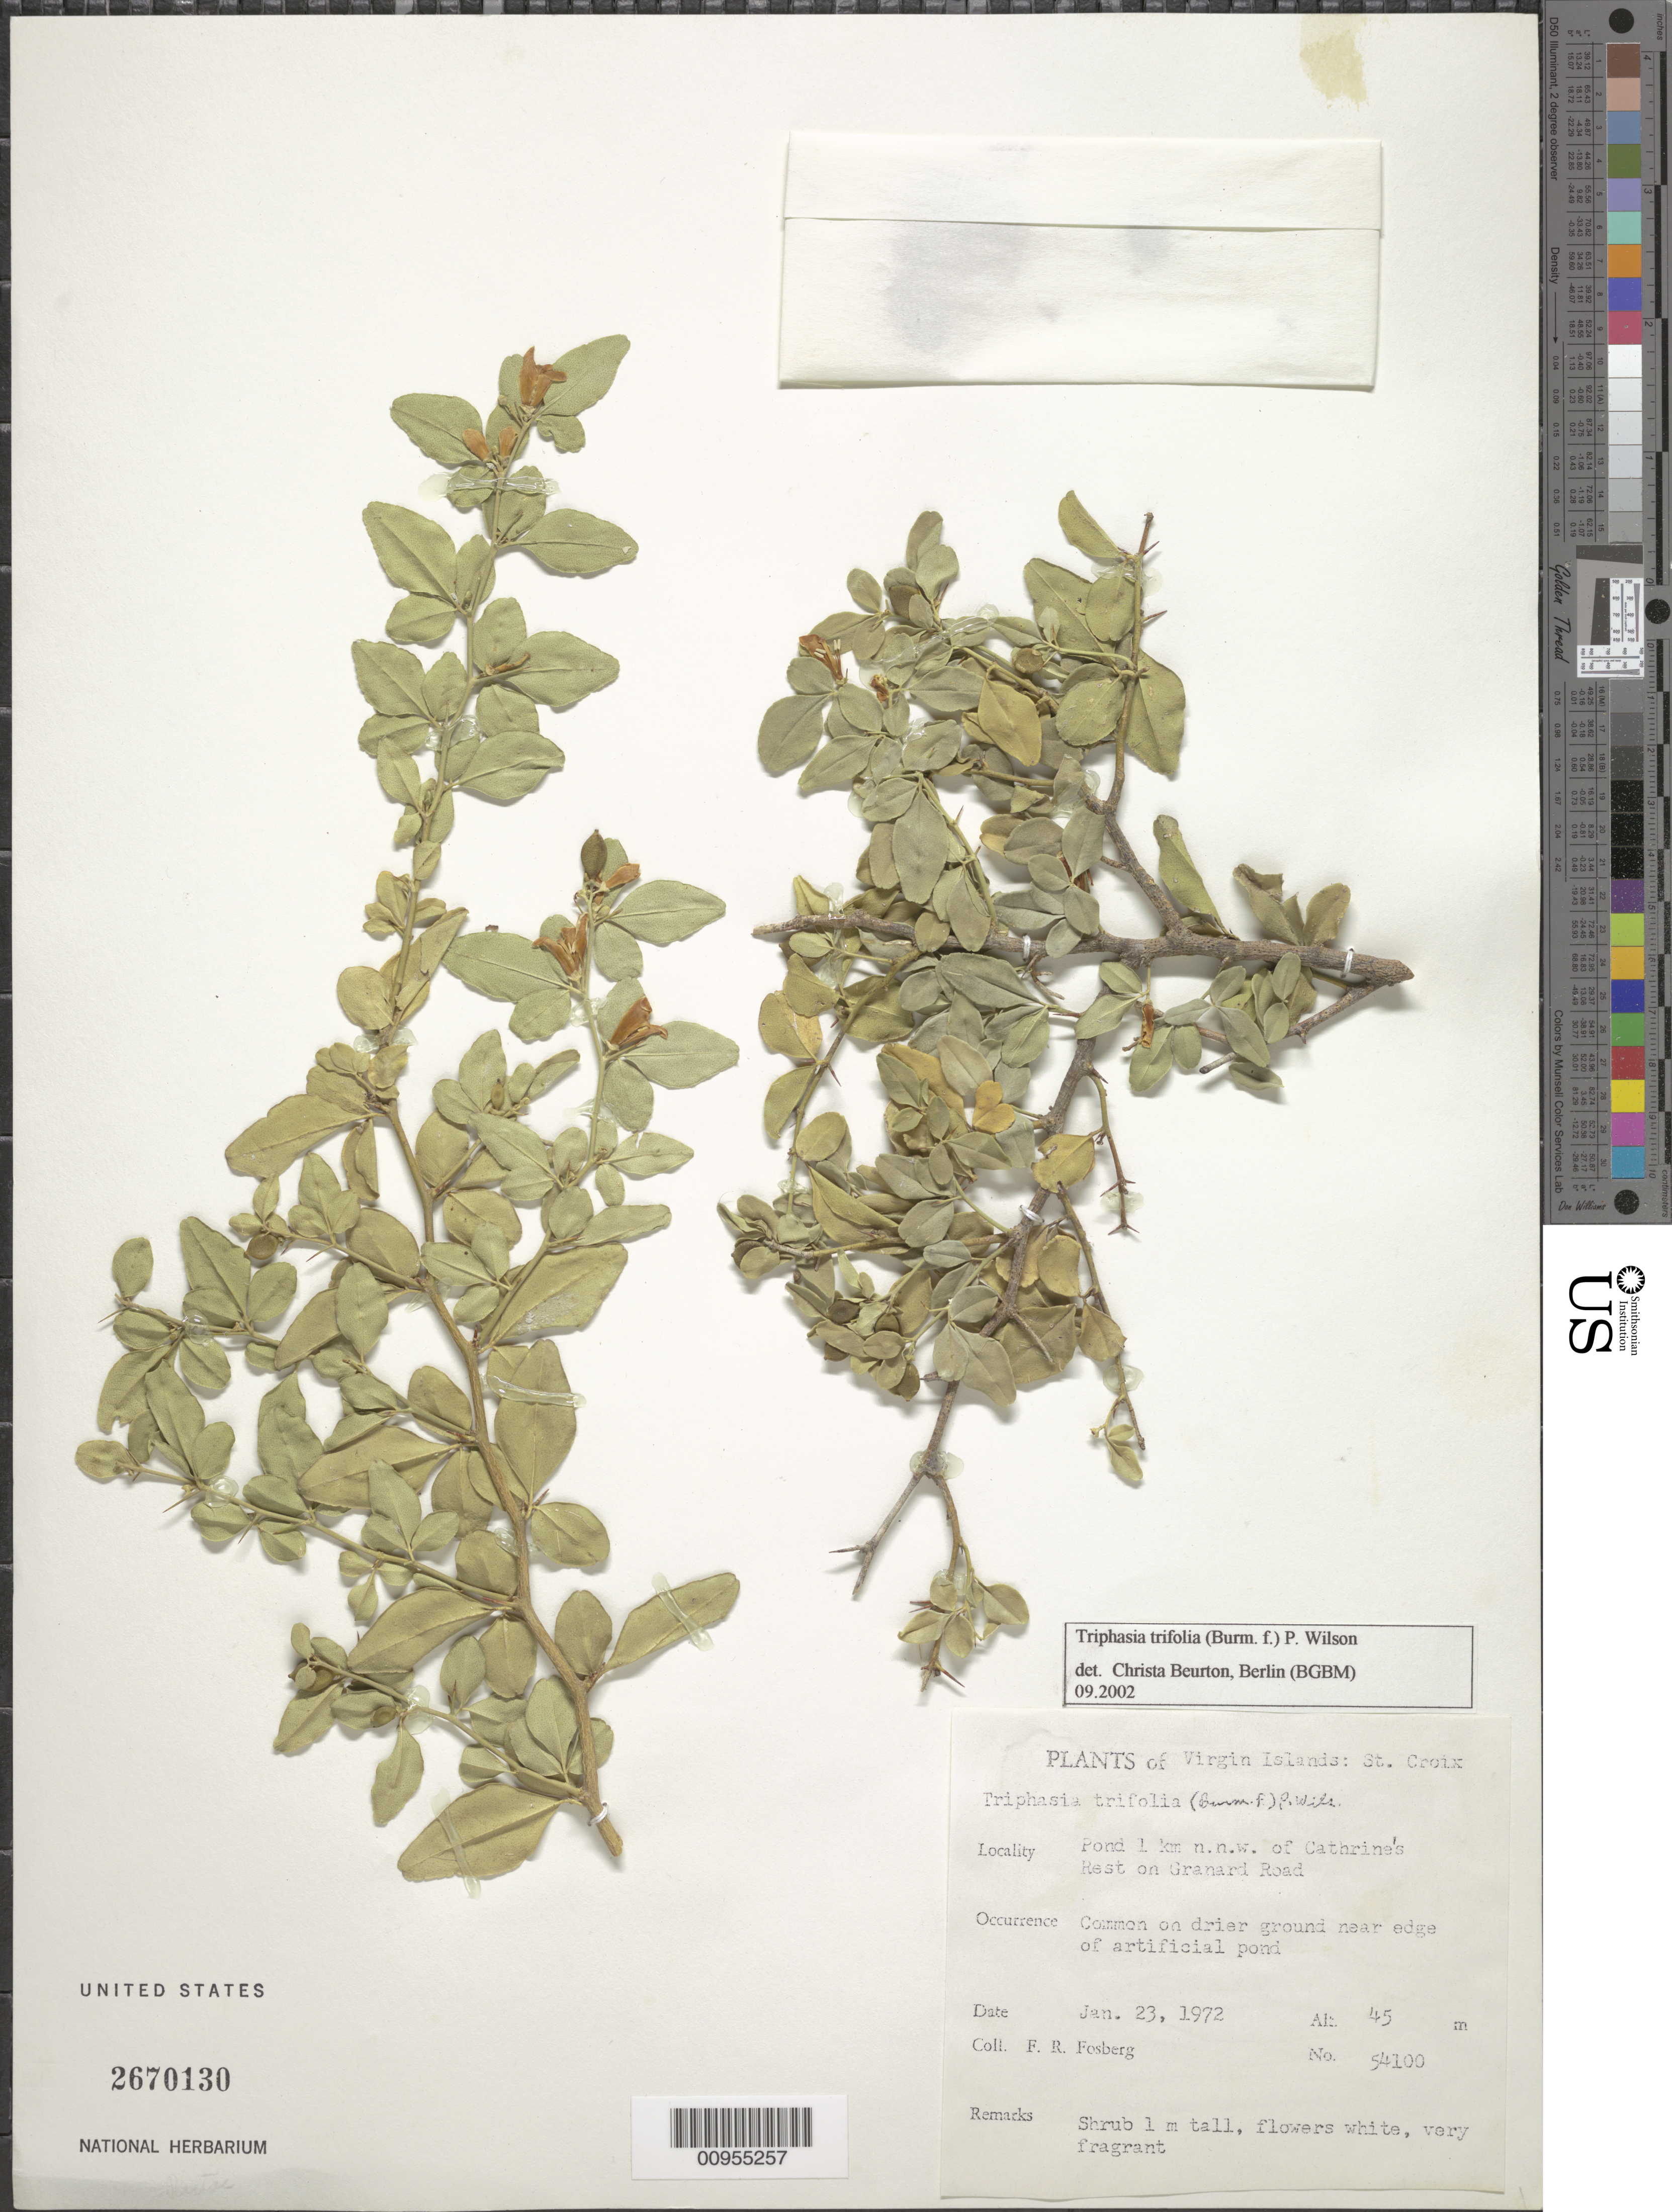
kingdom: Plantae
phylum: Tracheophyta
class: Magnoliopsida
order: Sapindales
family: Rutaceae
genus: Triphasia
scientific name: Triphasia trifolia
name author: (Burm. f.) P. Wilson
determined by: Beurton, C.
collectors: F. R. Fosberg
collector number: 54100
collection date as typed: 23 Jan 1972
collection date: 1972-01-23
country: U.S. Virgin Islands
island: St. Croix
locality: Cathrine's Rest, 1 km NNW of, on Granard Road.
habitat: On drier ground near edge of artificial pond.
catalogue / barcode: US 2670130